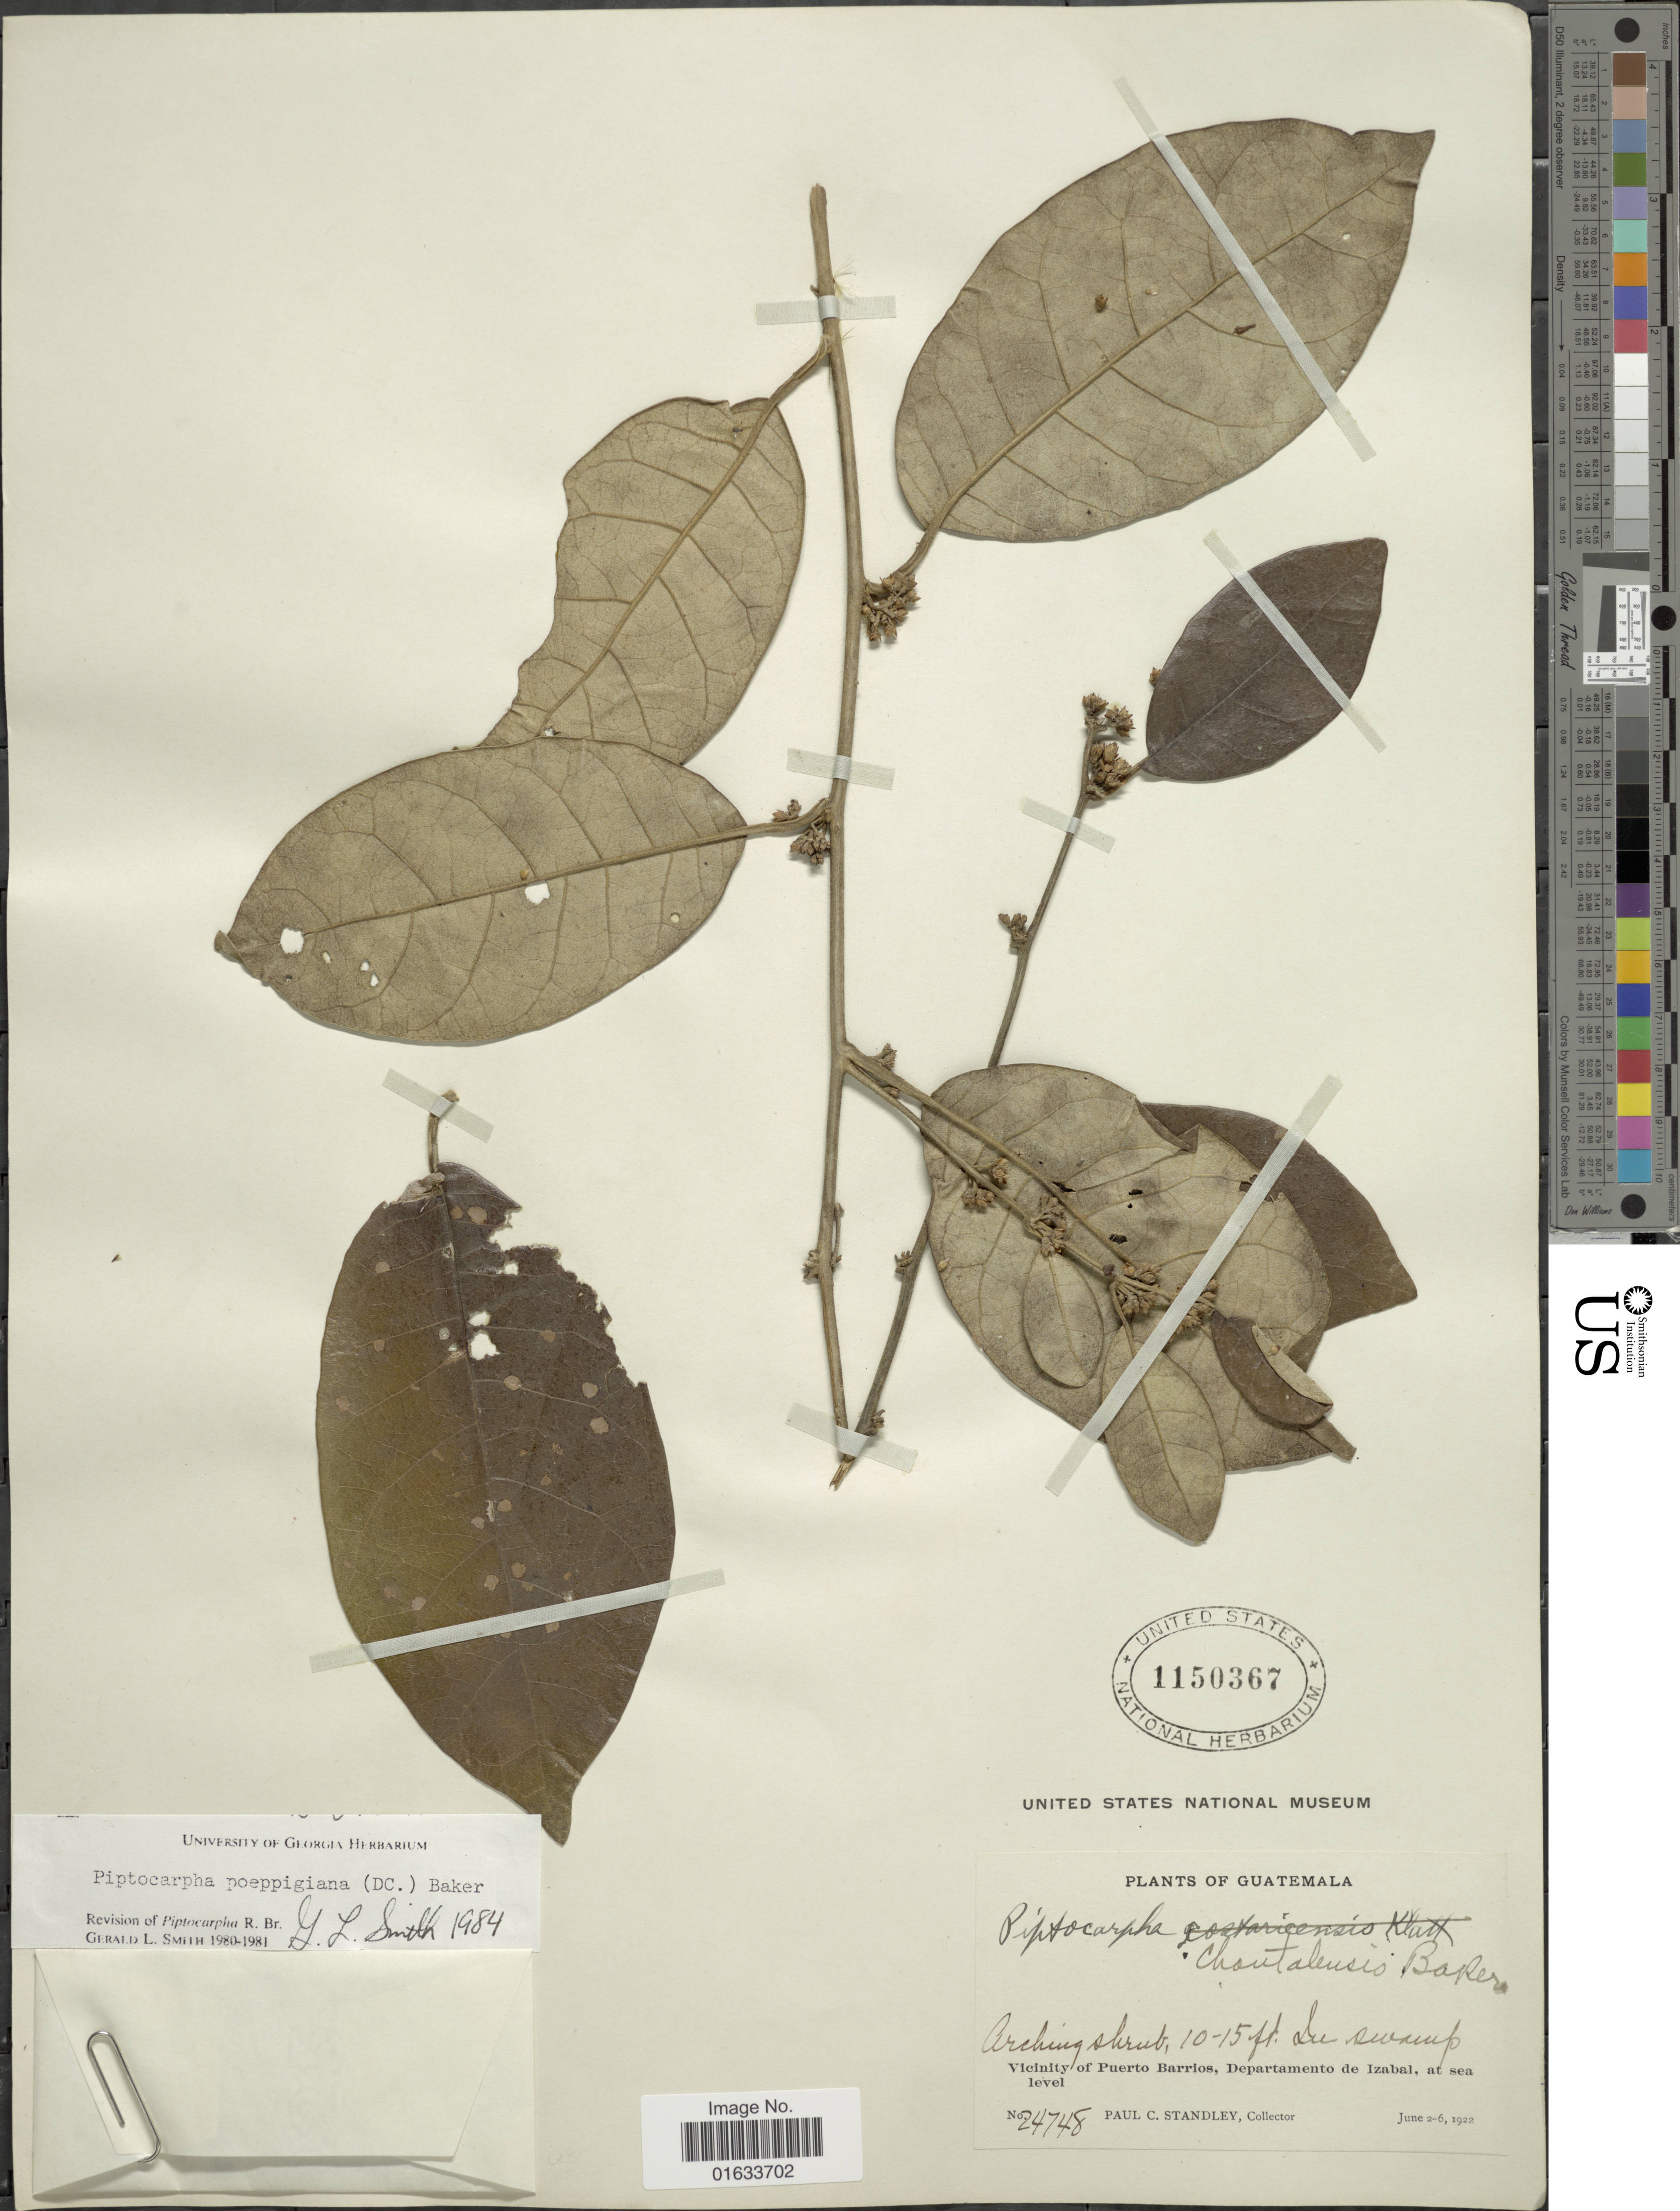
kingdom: Plantae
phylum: Tracheophyta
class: Magnoliopsida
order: Asterales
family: Asteraceae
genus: Piptocarpha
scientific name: Piptocarpha poeppigiana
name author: (DC.) Baker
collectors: P. C. Standley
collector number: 24748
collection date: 1922-06-02/1922-06-06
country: Guatemala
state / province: Izabal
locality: Vicinity of Puerto Barrios, Departamento de Izabal.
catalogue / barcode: US 1150367